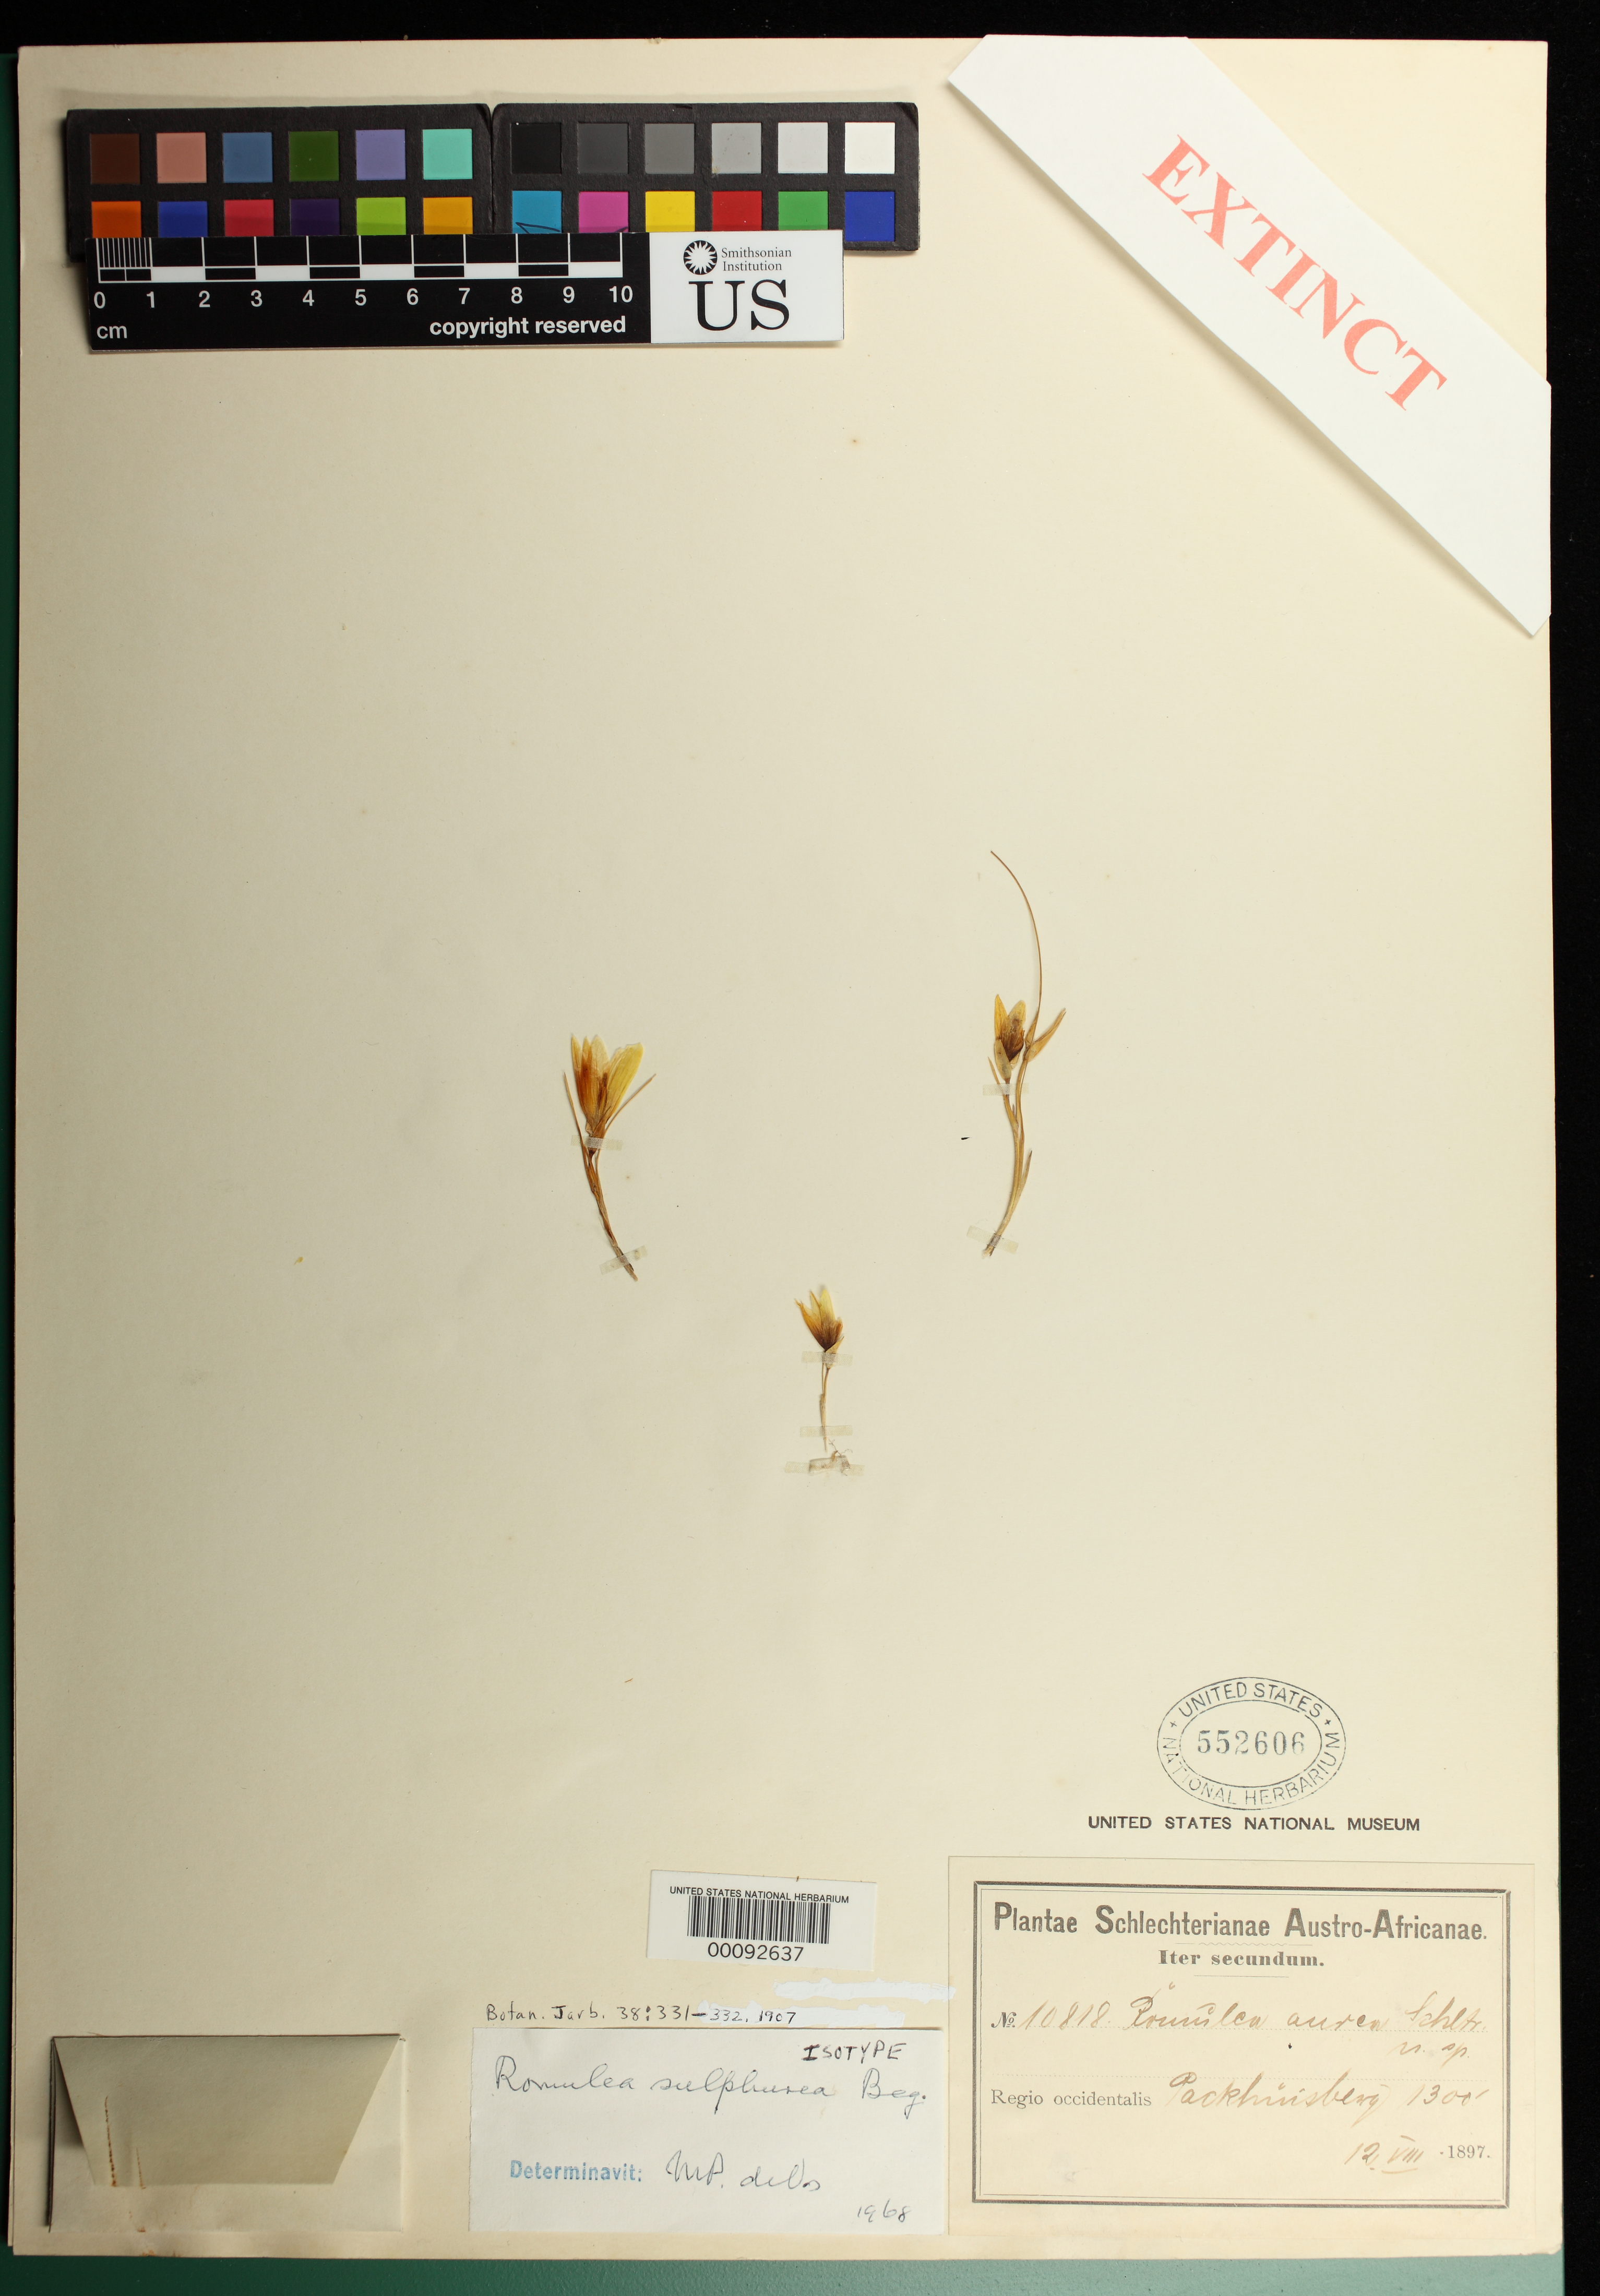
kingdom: Plantae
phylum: Tracheophyta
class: Liliopsida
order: Asparagales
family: Iridaceae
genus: Romulea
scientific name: Romulea sulphurea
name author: Bég.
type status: Isotype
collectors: F. R. R. Schlechter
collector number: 10818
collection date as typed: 12 Aug 1897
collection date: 1897-08-12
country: South Africa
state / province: Western Cape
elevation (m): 396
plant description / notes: Specimen annotated with "Romulea aurea Schltr.", name apparently never published (not Romulea aurea Klatt 1882).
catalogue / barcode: US 552606